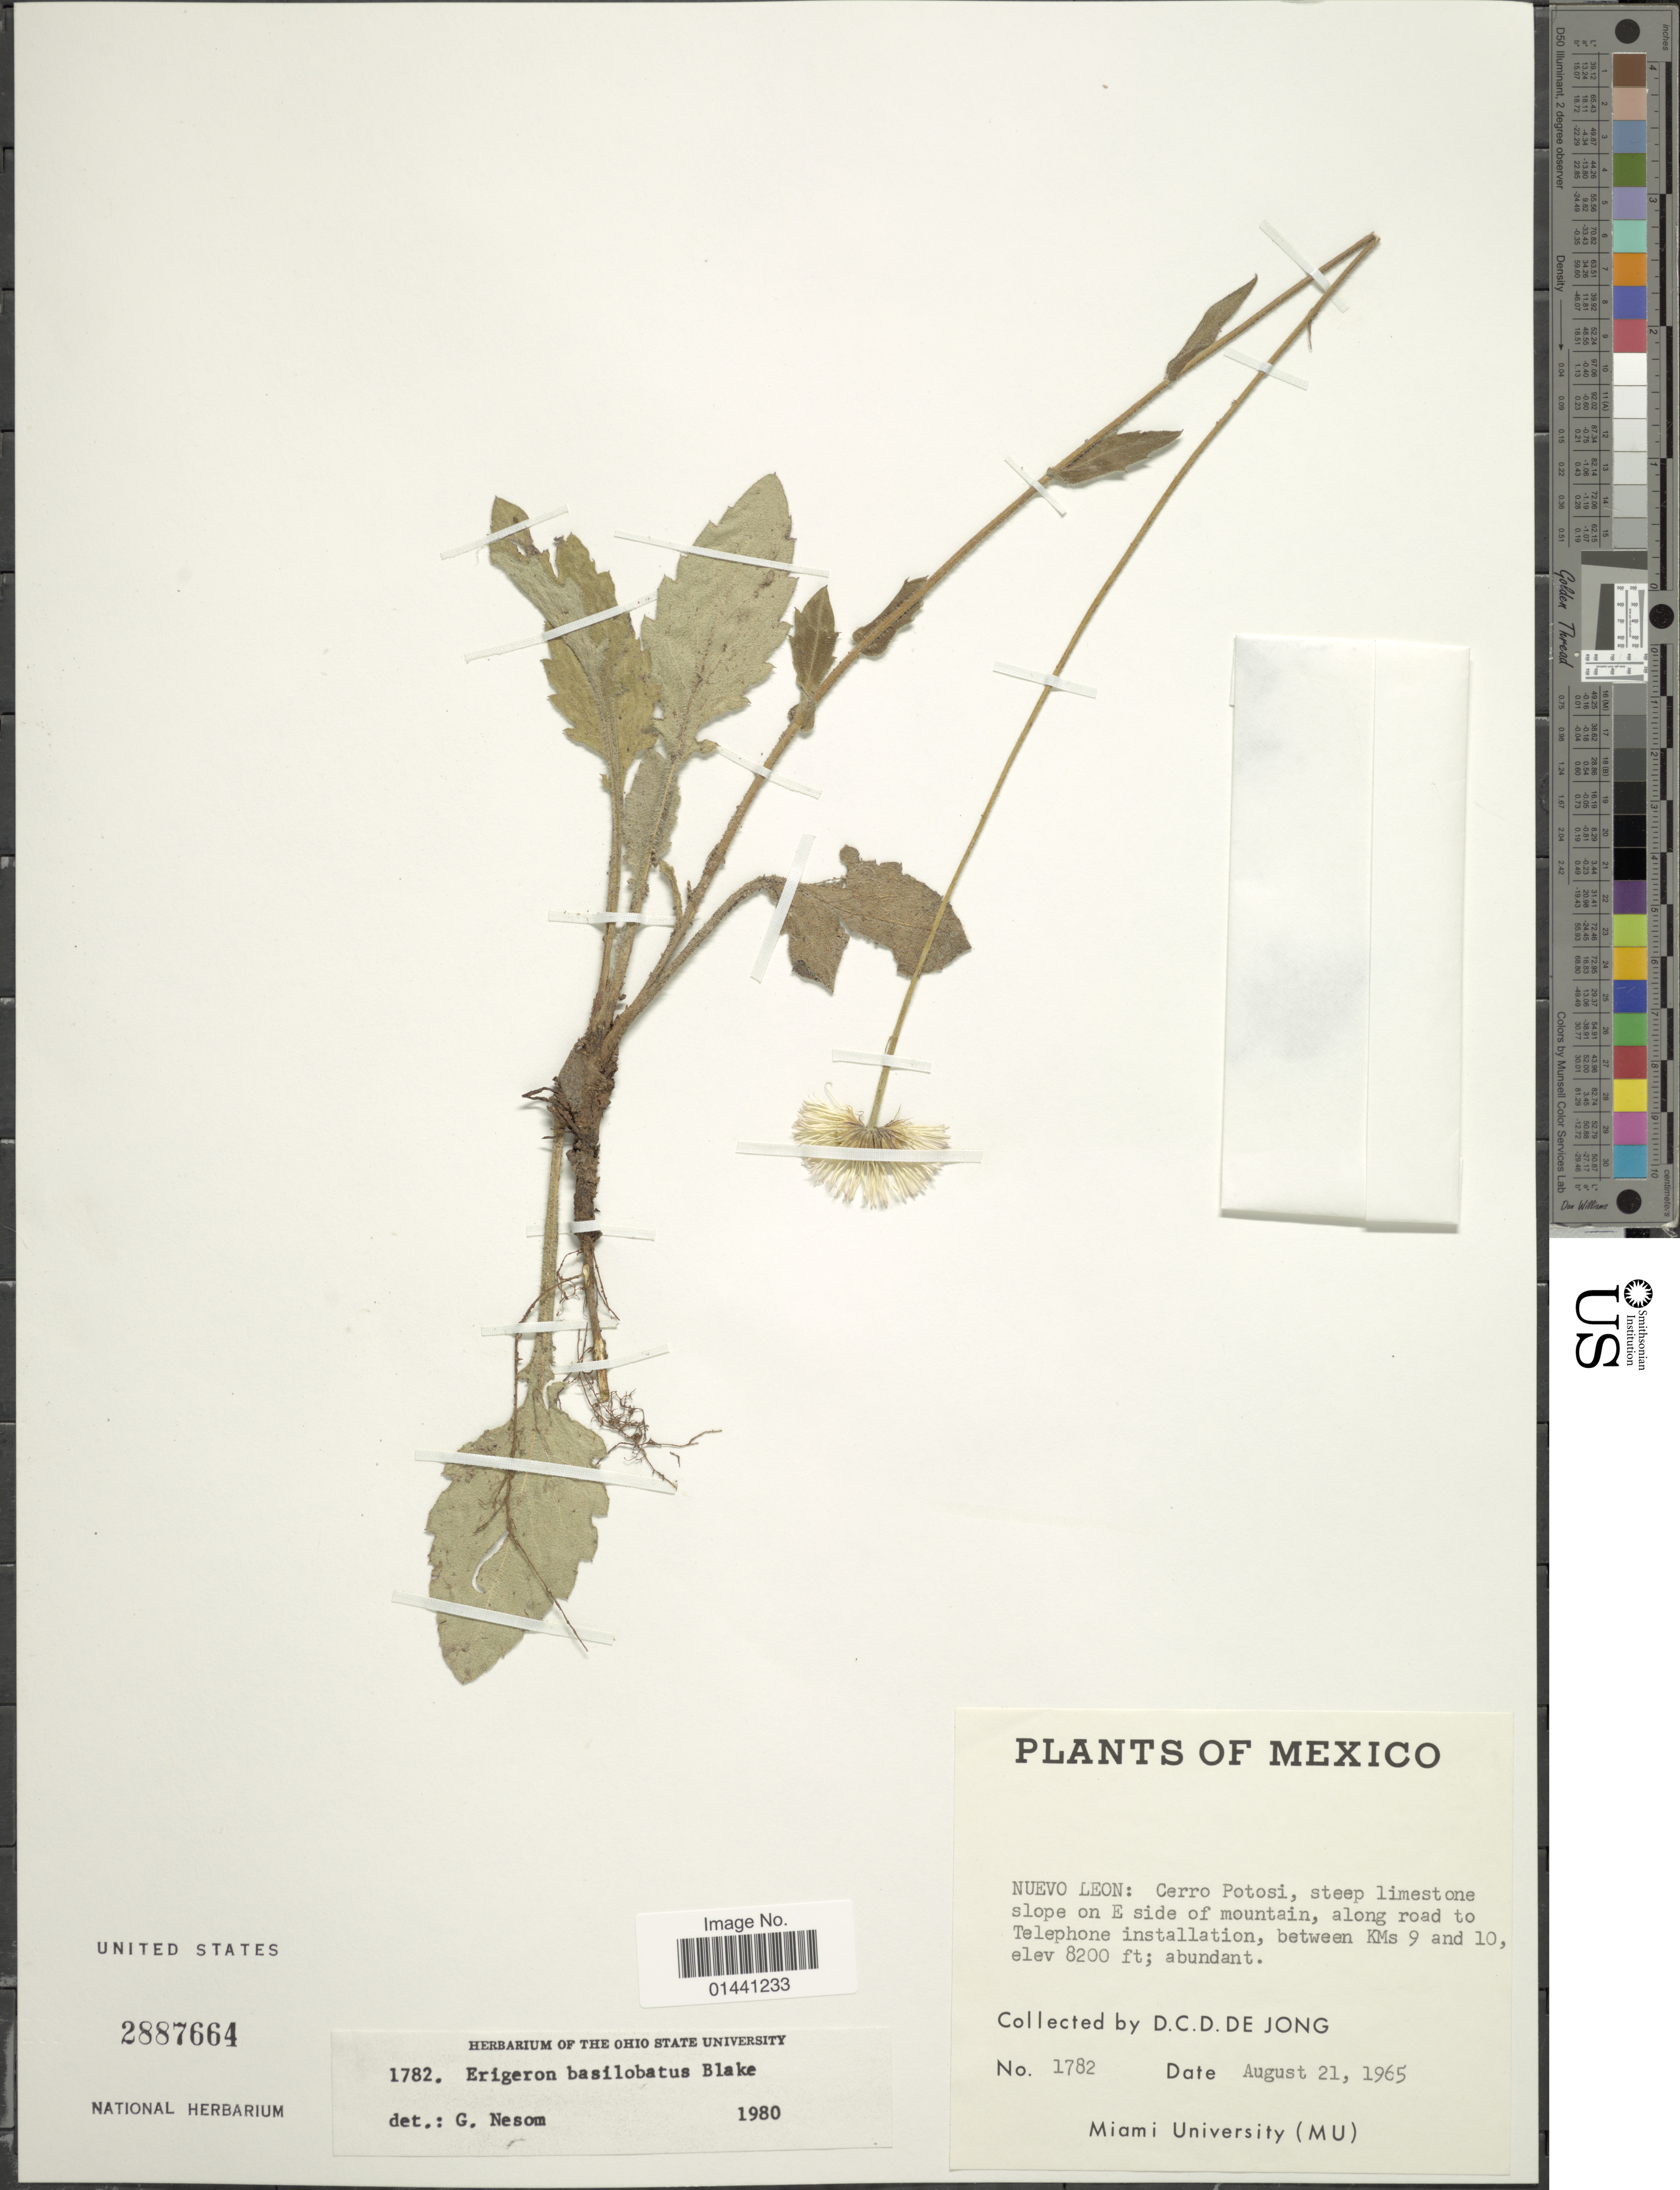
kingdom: Plantae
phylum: Tracheophyta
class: Magnoliopsida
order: Asterales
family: Asteraceae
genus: Erigeron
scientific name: Erigeron basilobatus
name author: S.F. Blake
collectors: D. De Jong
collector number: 1782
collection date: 1965-08-21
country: Mexico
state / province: Nuevo León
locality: Cerro Potosi, steep limestone slope on E side of mountain, along road to Telephone installation, between KMs 9 and 10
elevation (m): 2499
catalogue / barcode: US 2887664